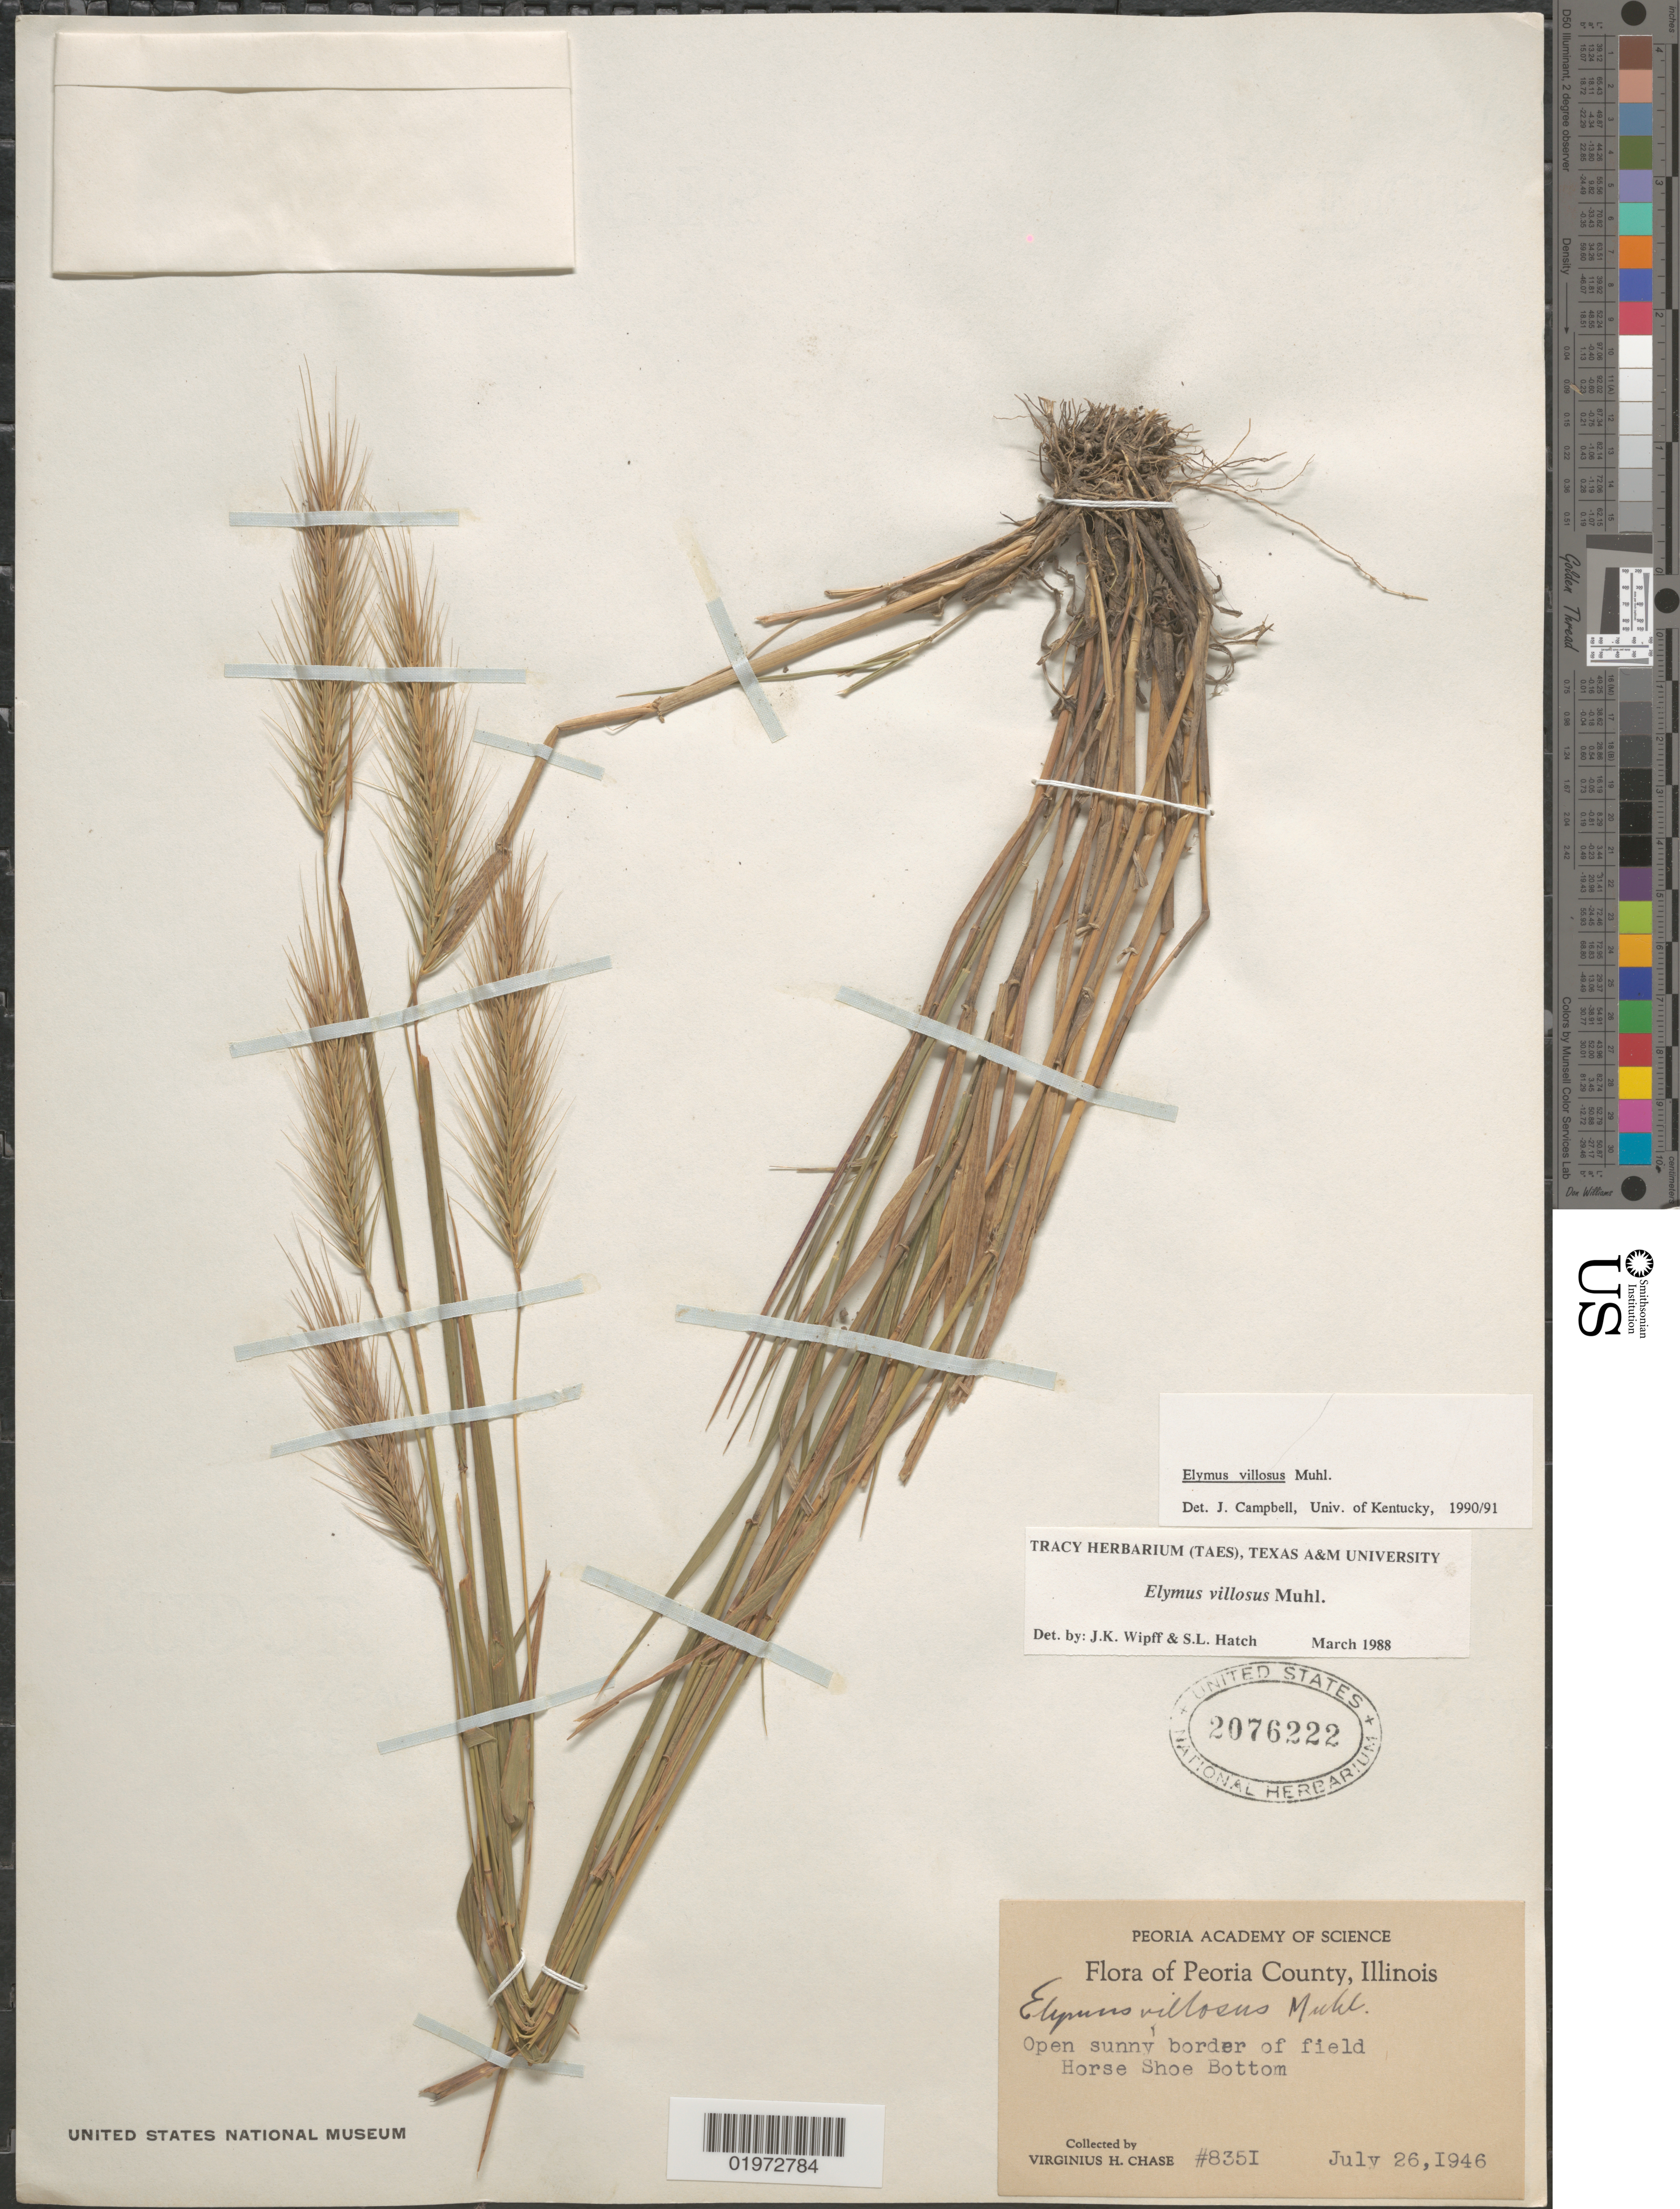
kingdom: Plantae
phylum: Tracheophyta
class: Liliopsida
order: Poales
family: Poaceae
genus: Elymus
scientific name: Elymus villosus var. arkansanus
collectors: V. H. Chase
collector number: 8351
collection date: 1946-07-26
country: United States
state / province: Illinois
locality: Peoria County. Open sunny border of field. Horse Shoe Bottom.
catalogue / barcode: US 2076222